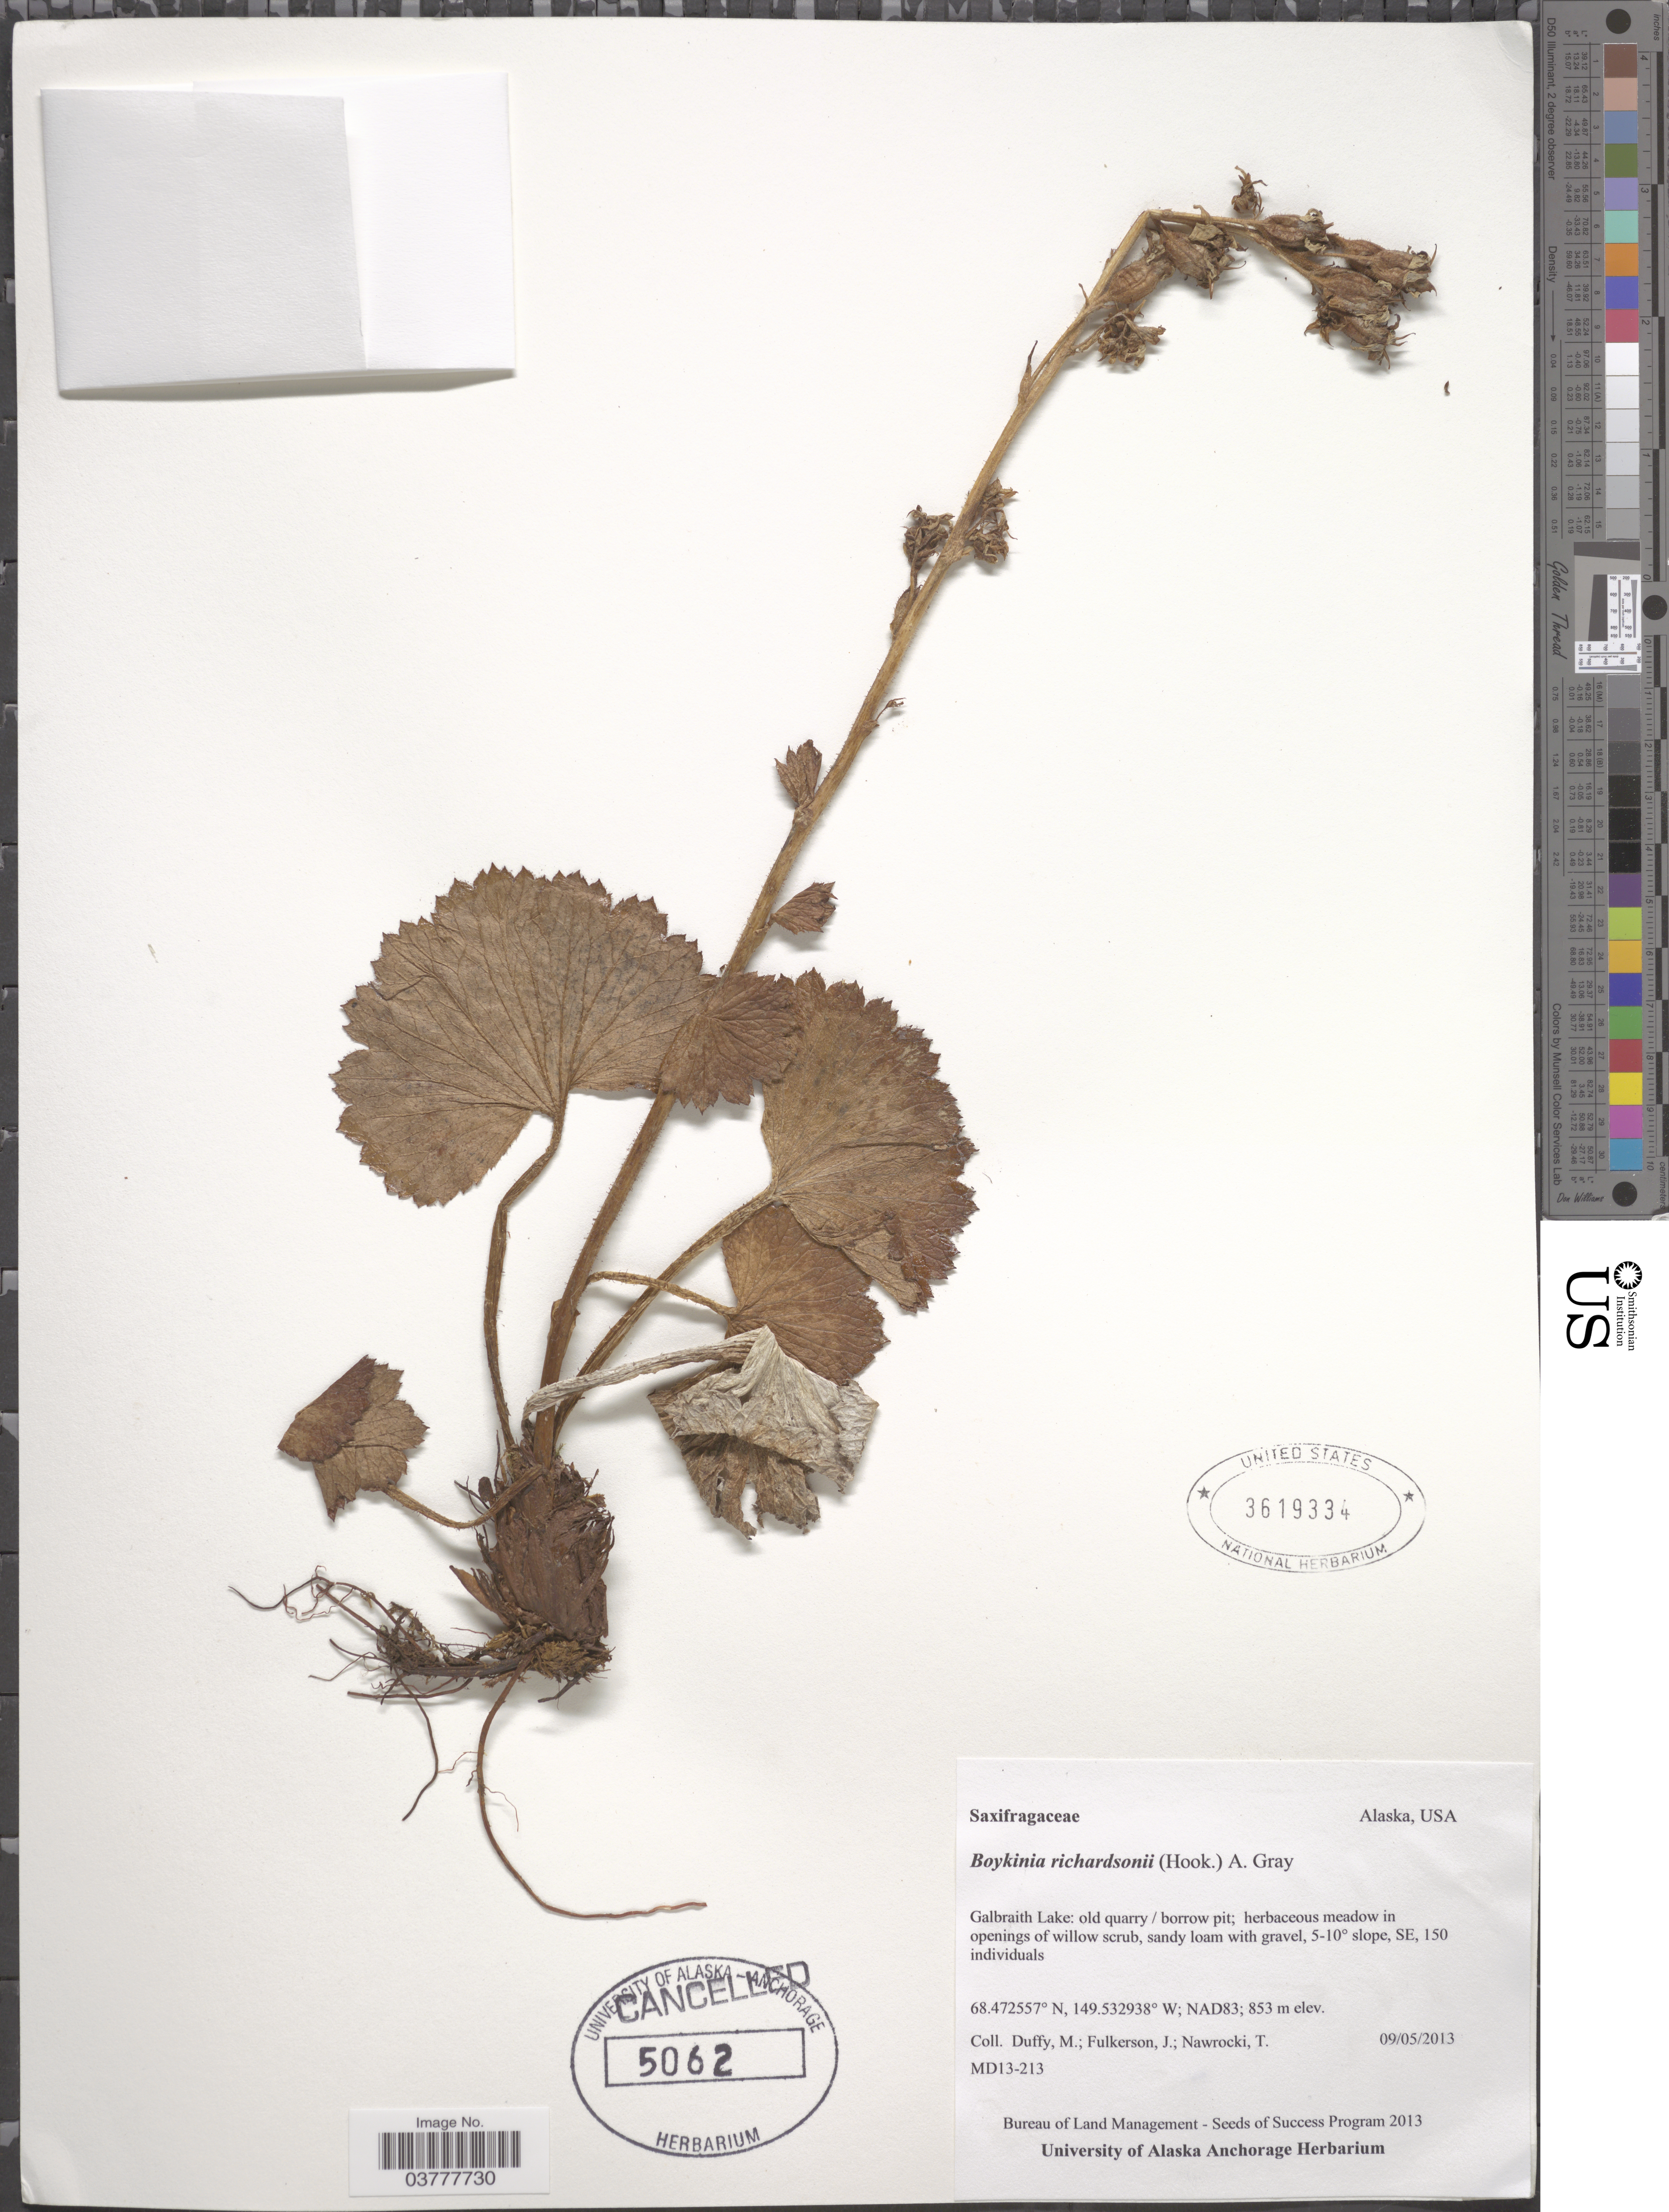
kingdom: Plantae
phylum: Tracheophyta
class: Magnoliopsida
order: Saxifragales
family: Saxifragaceae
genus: Boykinia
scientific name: Boykinia richardsonii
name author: (Hook.) A. Gray ex B.D. Jacks.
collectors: M. Duffy, J. Fulkerson & T. Nawrocki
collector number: MD13-213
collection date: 2013-05-09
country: United States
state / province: Alaska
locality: Galbraith Lake: 5-10º slope, SE.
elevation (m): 853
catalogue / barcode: US 3619334